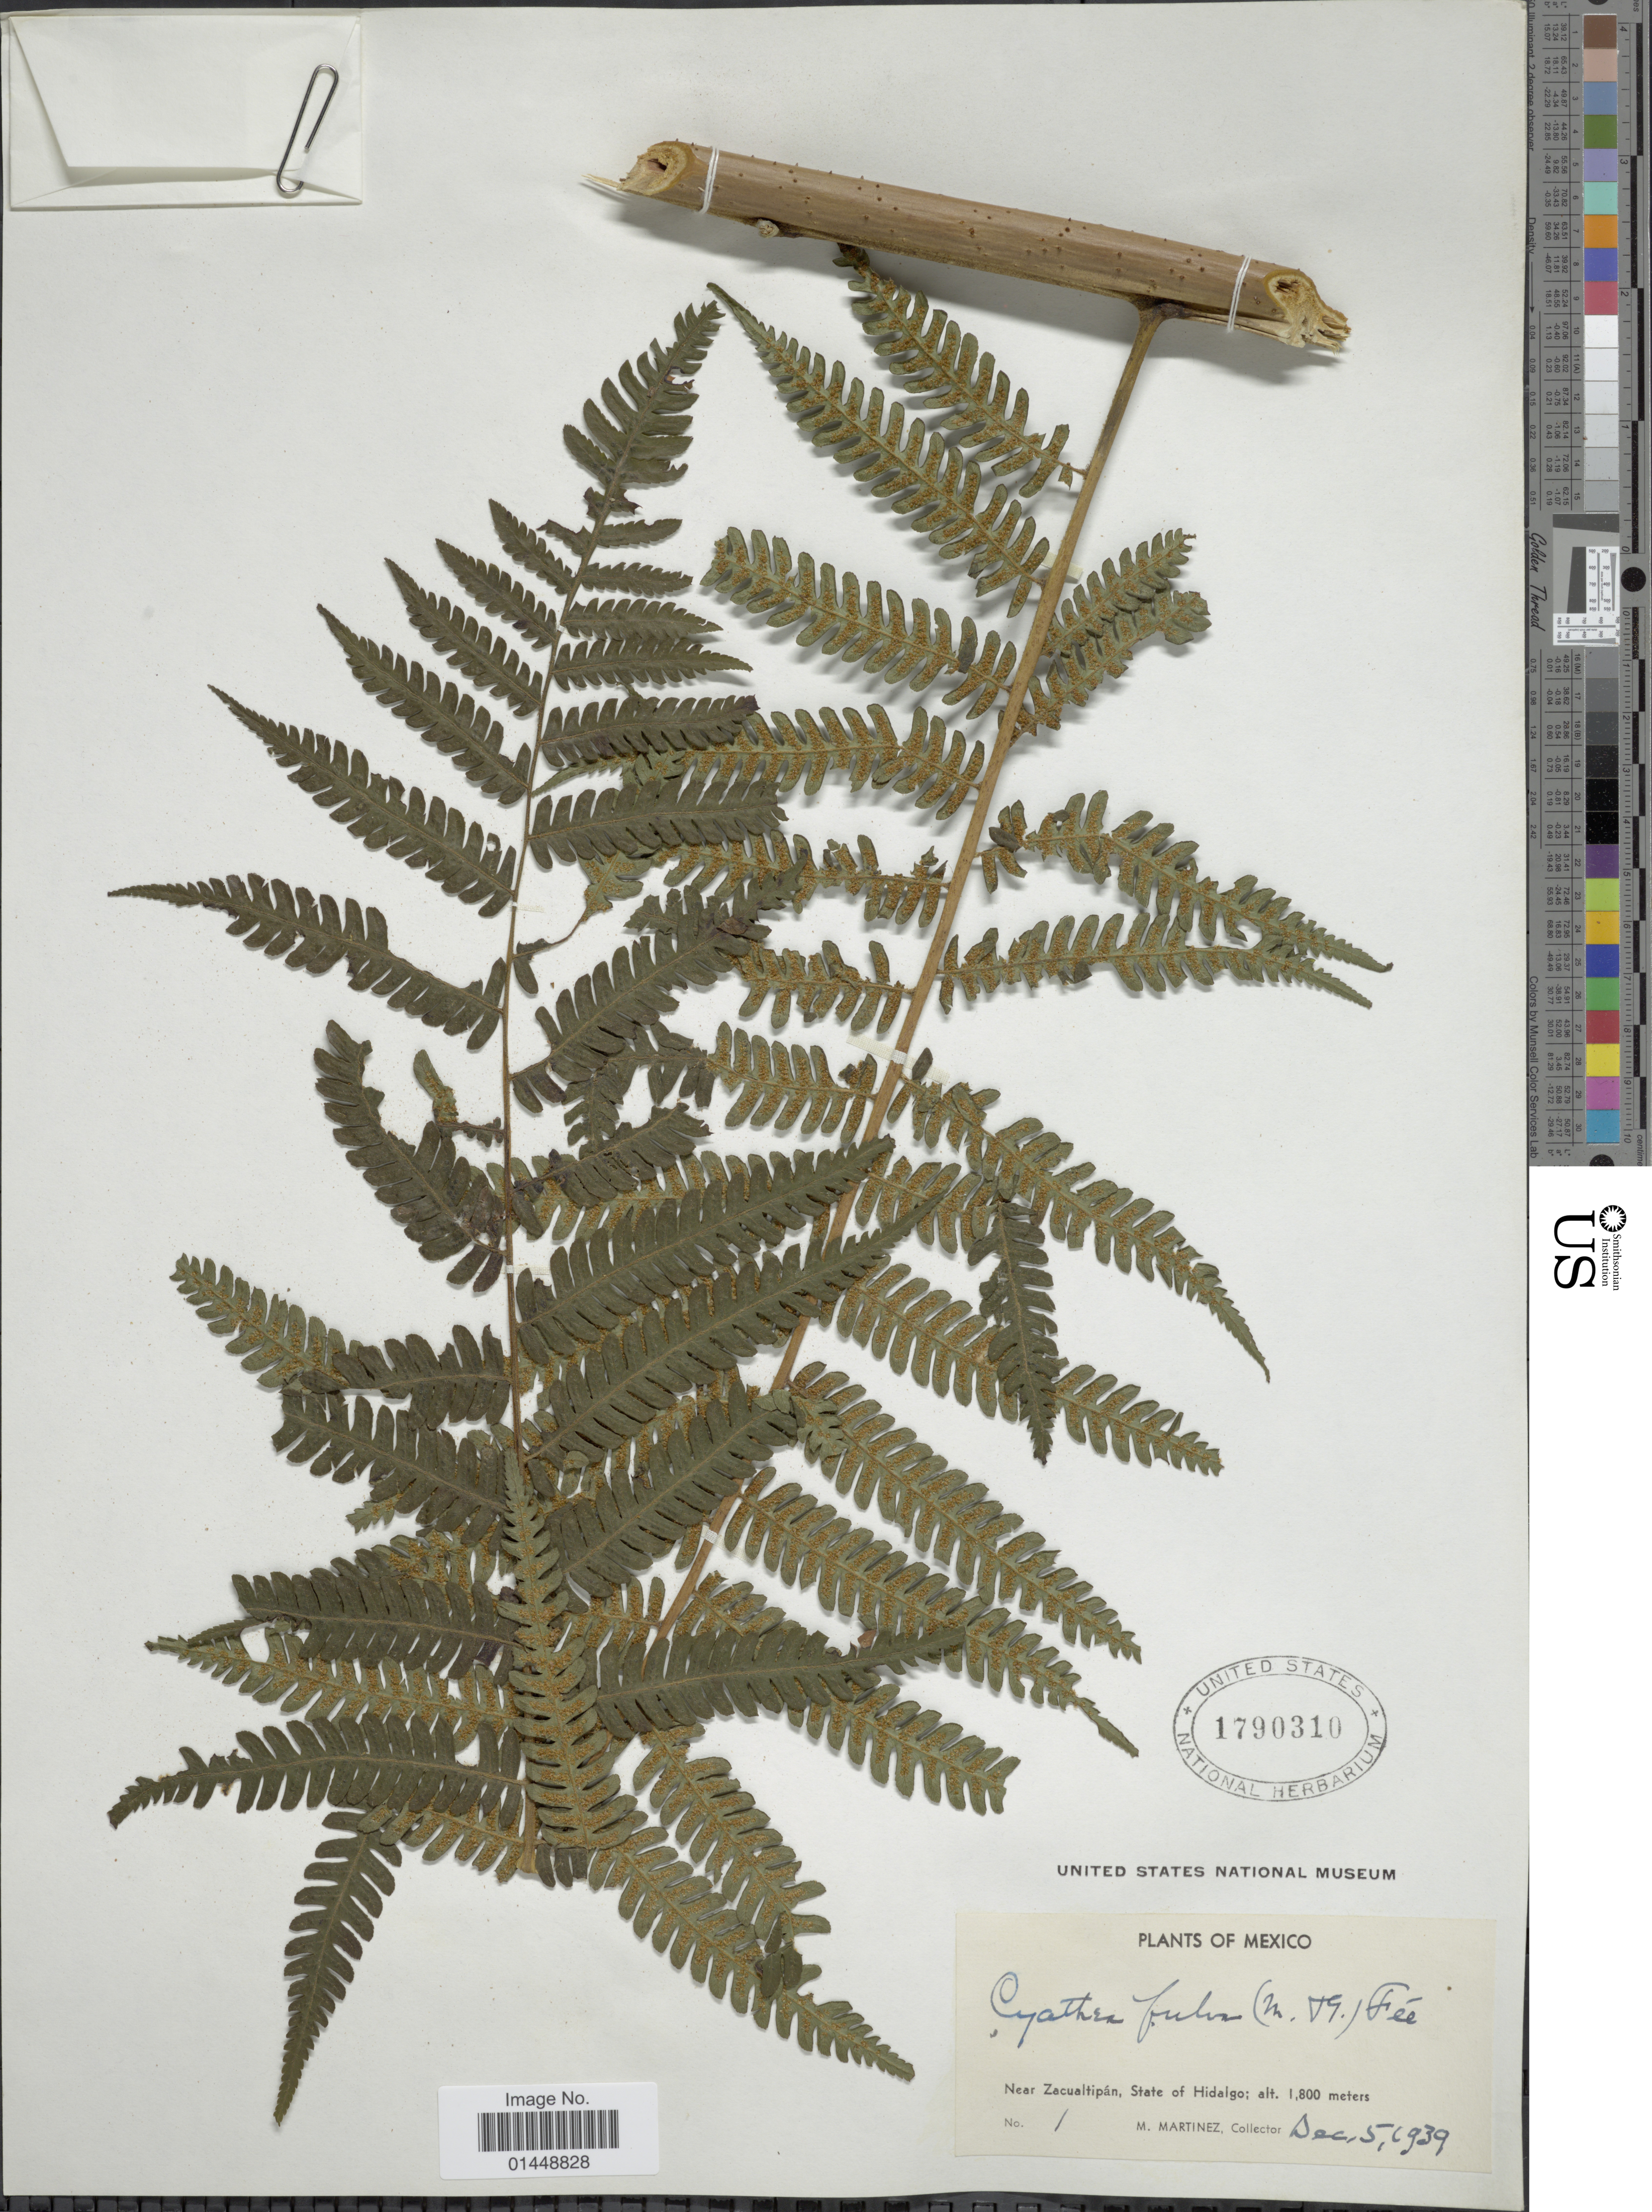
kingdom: Plantae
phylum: Tracheophyta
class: Polypodiopsida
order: Cyatheales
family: Cyatheaceae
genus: Cyathea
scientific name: Cyathea fulva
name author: (M. Martens & Galeotti) Fée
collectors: M. Martinez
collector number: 1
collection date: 1939-12-05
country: Mexico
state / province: Hidalgo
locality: Near Zacualtipán, State of Hidalgo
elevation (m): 1800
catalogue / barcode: US 1790310